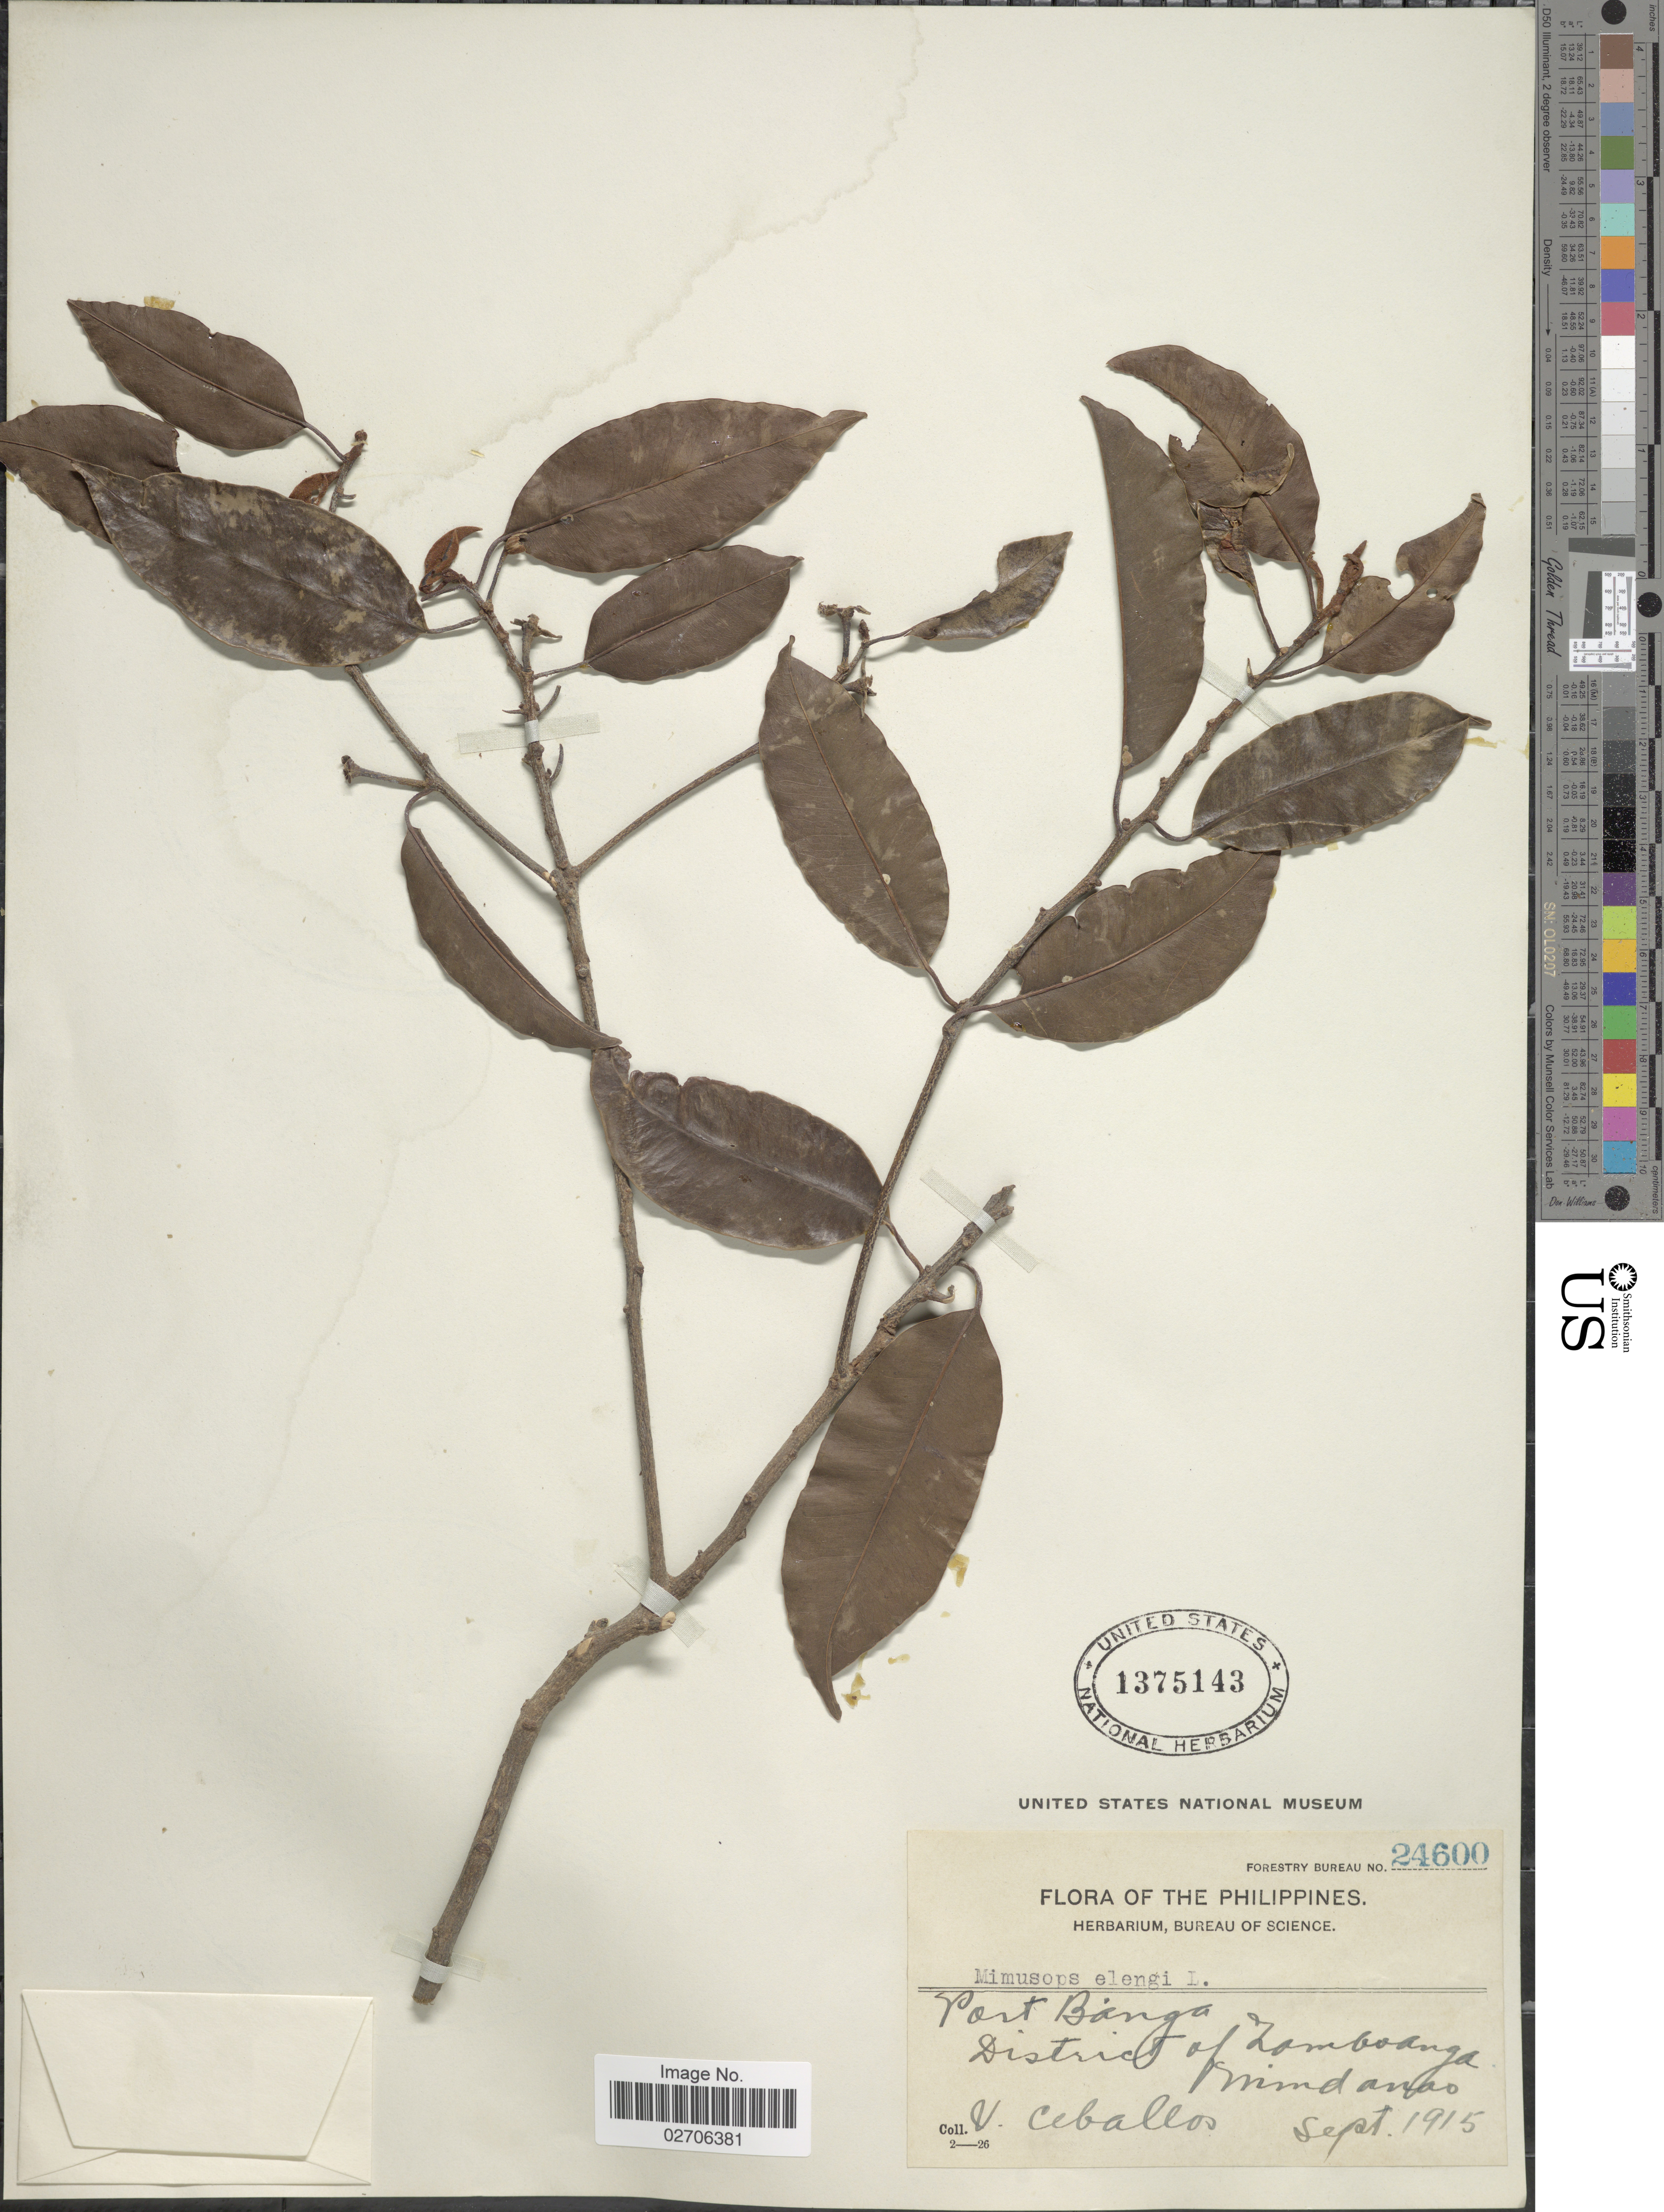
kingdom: Plantae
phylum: Tracheophyta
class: Magnoliopsida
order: Ericales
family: Sapotaceae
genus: Mimusops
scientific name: Mimusops djave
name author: Engl.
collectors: V. Ceballos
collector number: Forestry Bureau 24600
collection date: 1915-09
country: Philippines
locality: Port Bango, District of Zamboanga, Mindanao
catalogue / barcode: US 1375143